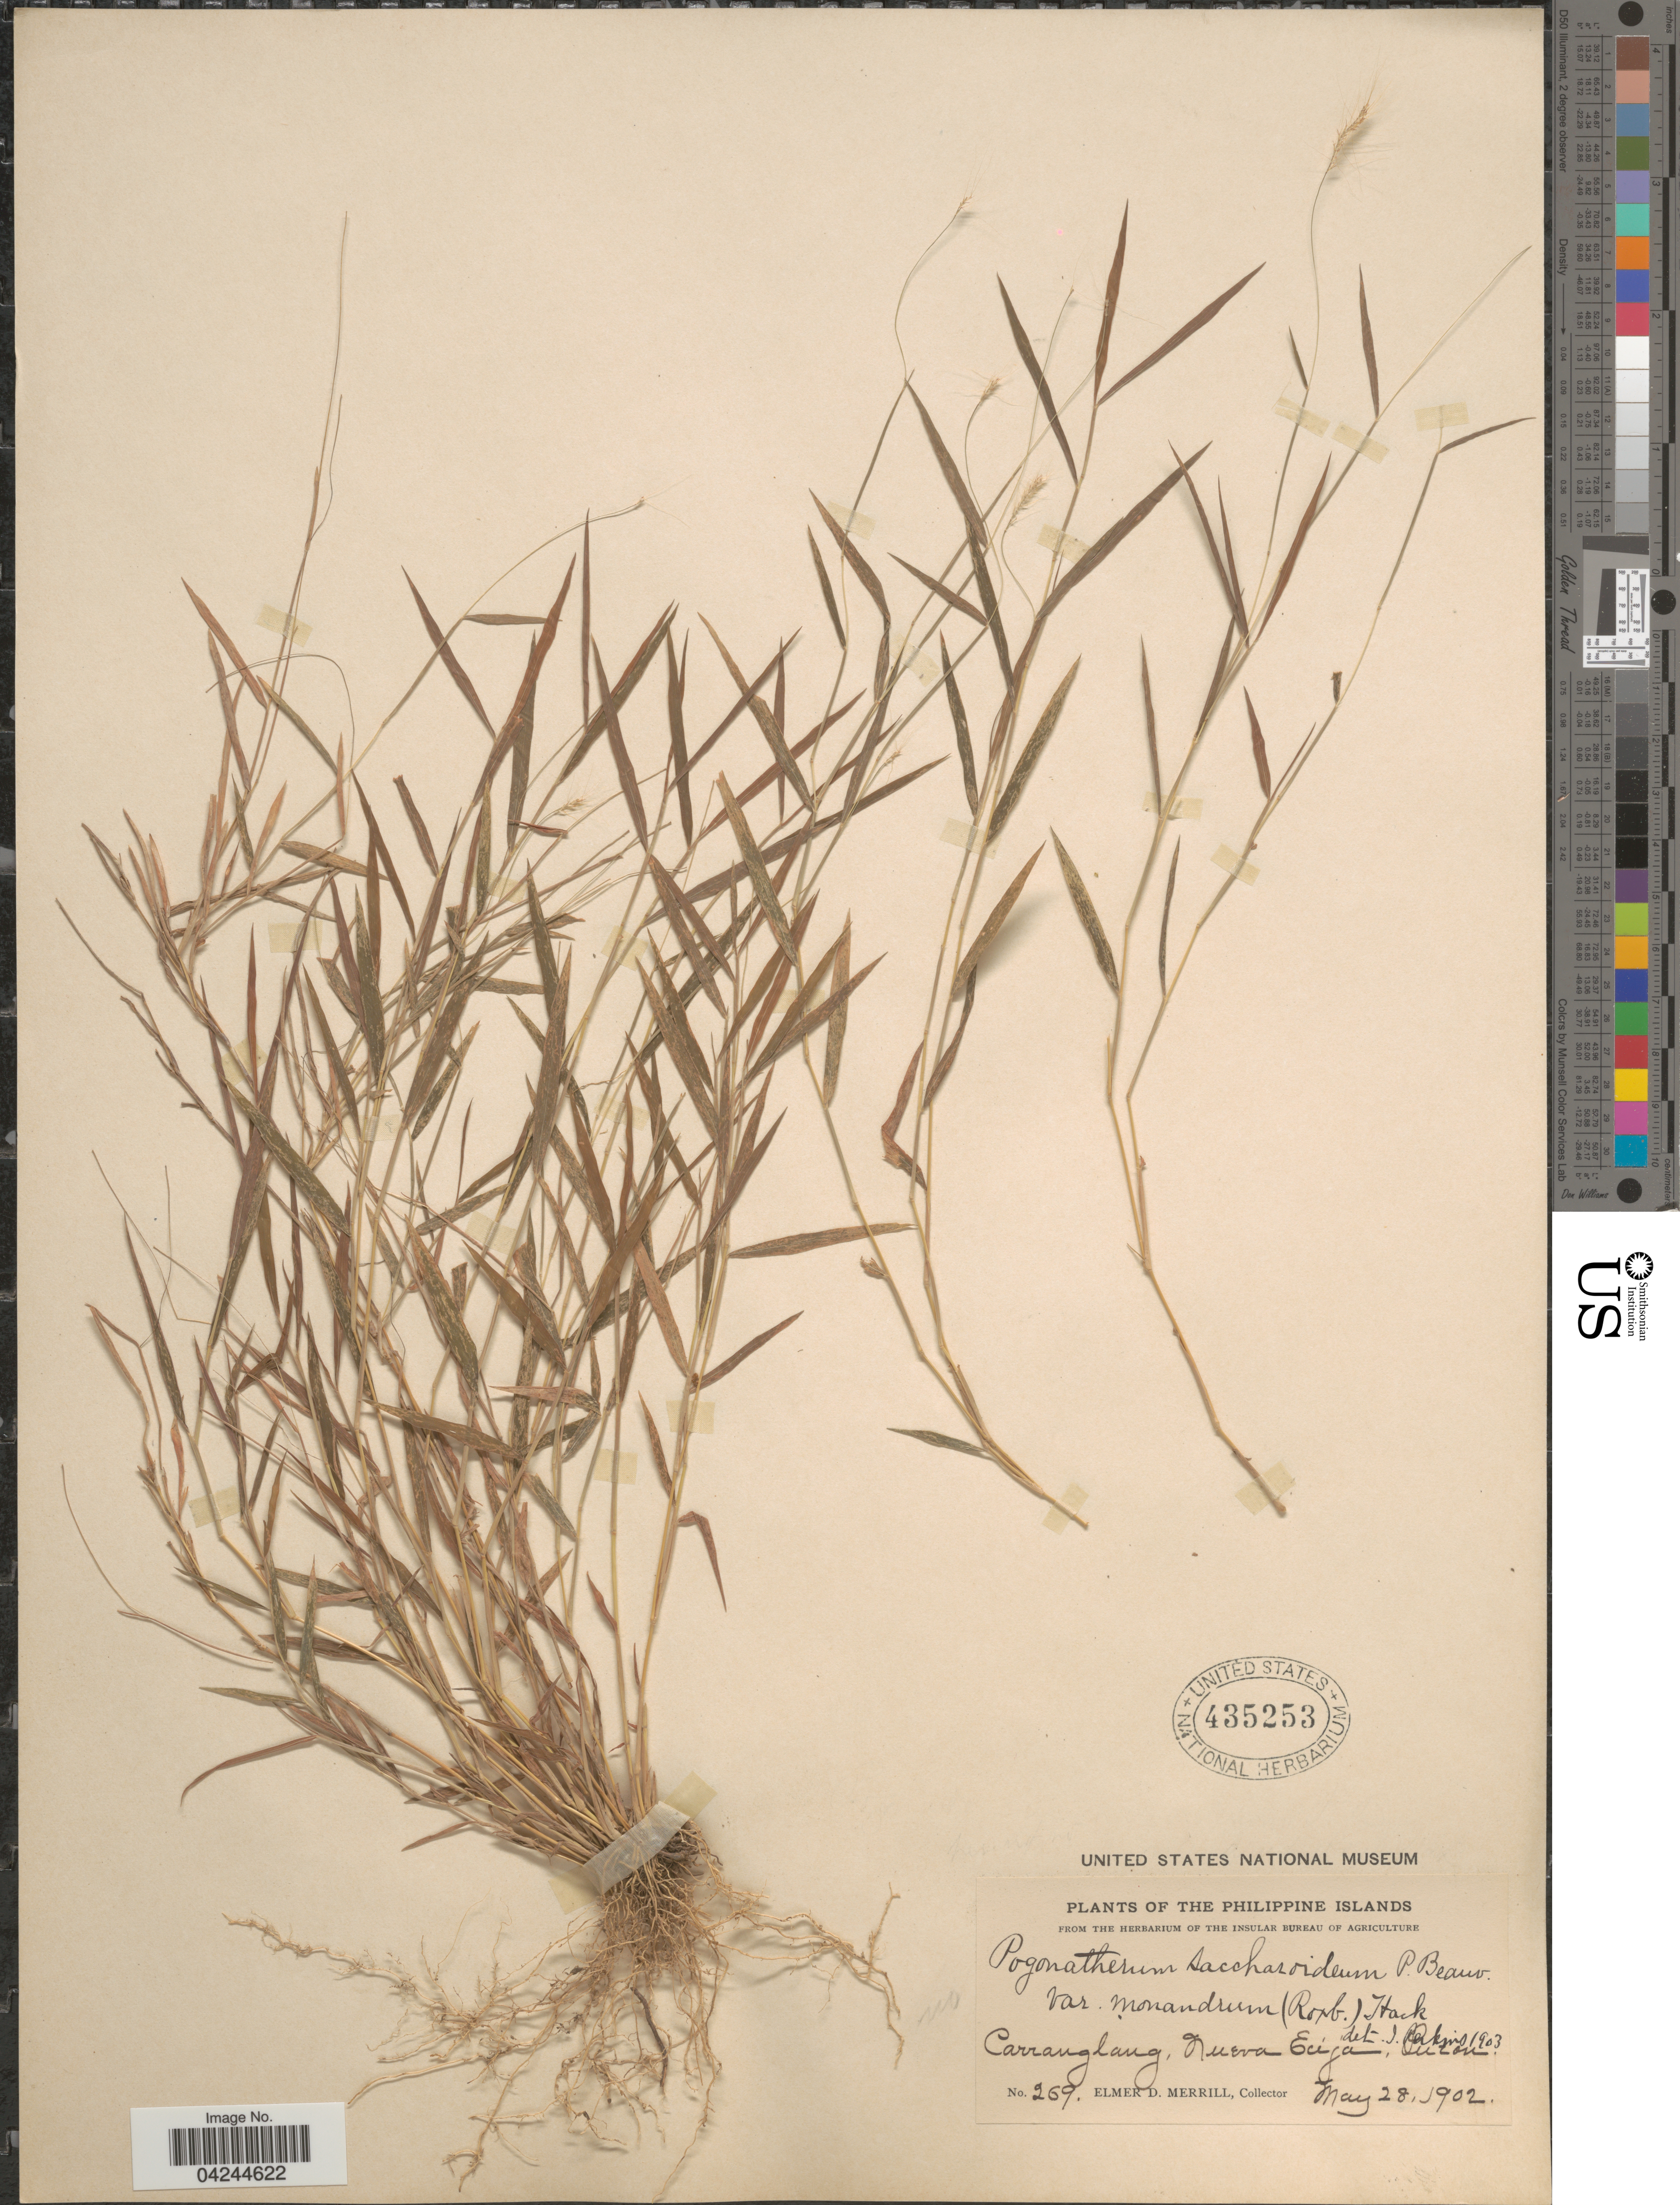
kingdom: Plantae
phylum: Tracheophyta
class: Liliopsida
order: Poales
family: Poaceae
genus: Pogonatherum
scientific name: Pogonatherum crinitum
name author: (Thunb.) Kunth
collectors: E. D. Merrill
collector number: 269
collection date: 1902-05-28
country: Philippines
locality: Philippine Islands. Carranglang, Nueva Ecija, Luzon.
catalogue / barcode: US 435253